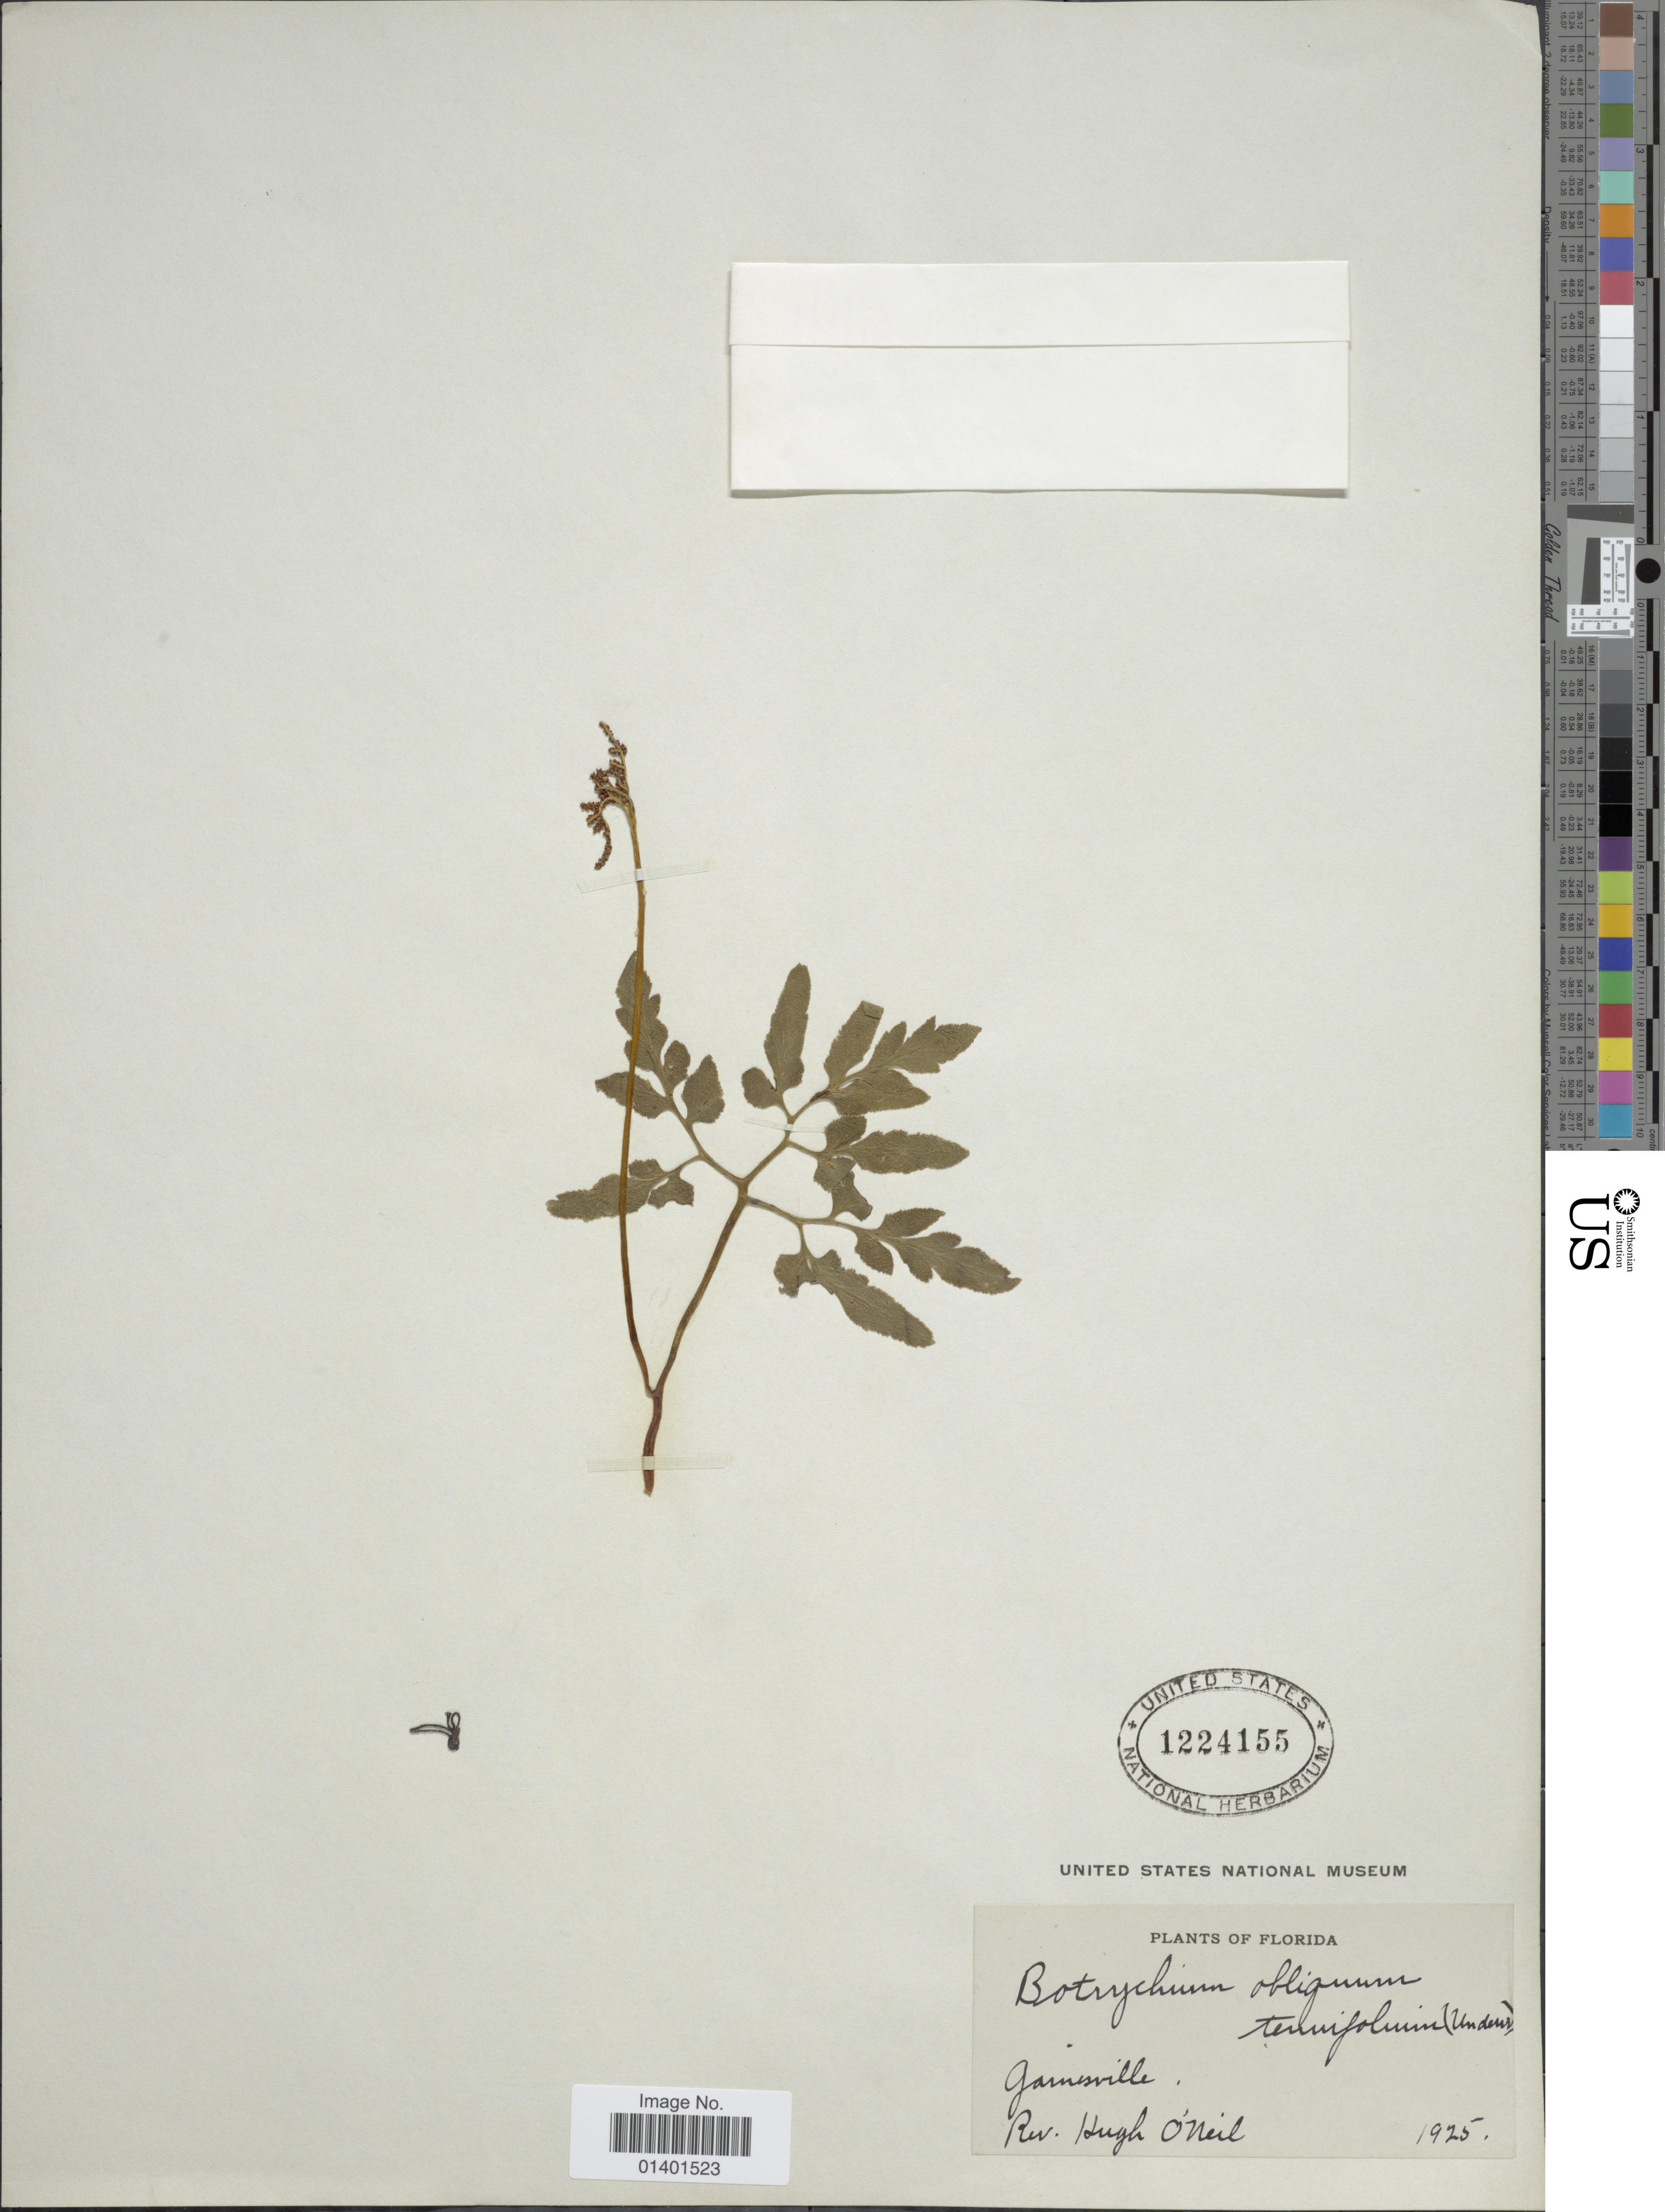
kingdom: Plantae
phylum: Tracheophyta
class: Polypodiopsida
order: Ophioglossales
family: Ophioglossaceae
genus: Botrychium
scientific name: Botrychium biternatum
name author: (Sav.) Underw.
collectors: H. O'Neill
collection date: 1925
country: United States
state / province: Florida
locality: Gainesville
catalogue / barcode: US 1224155